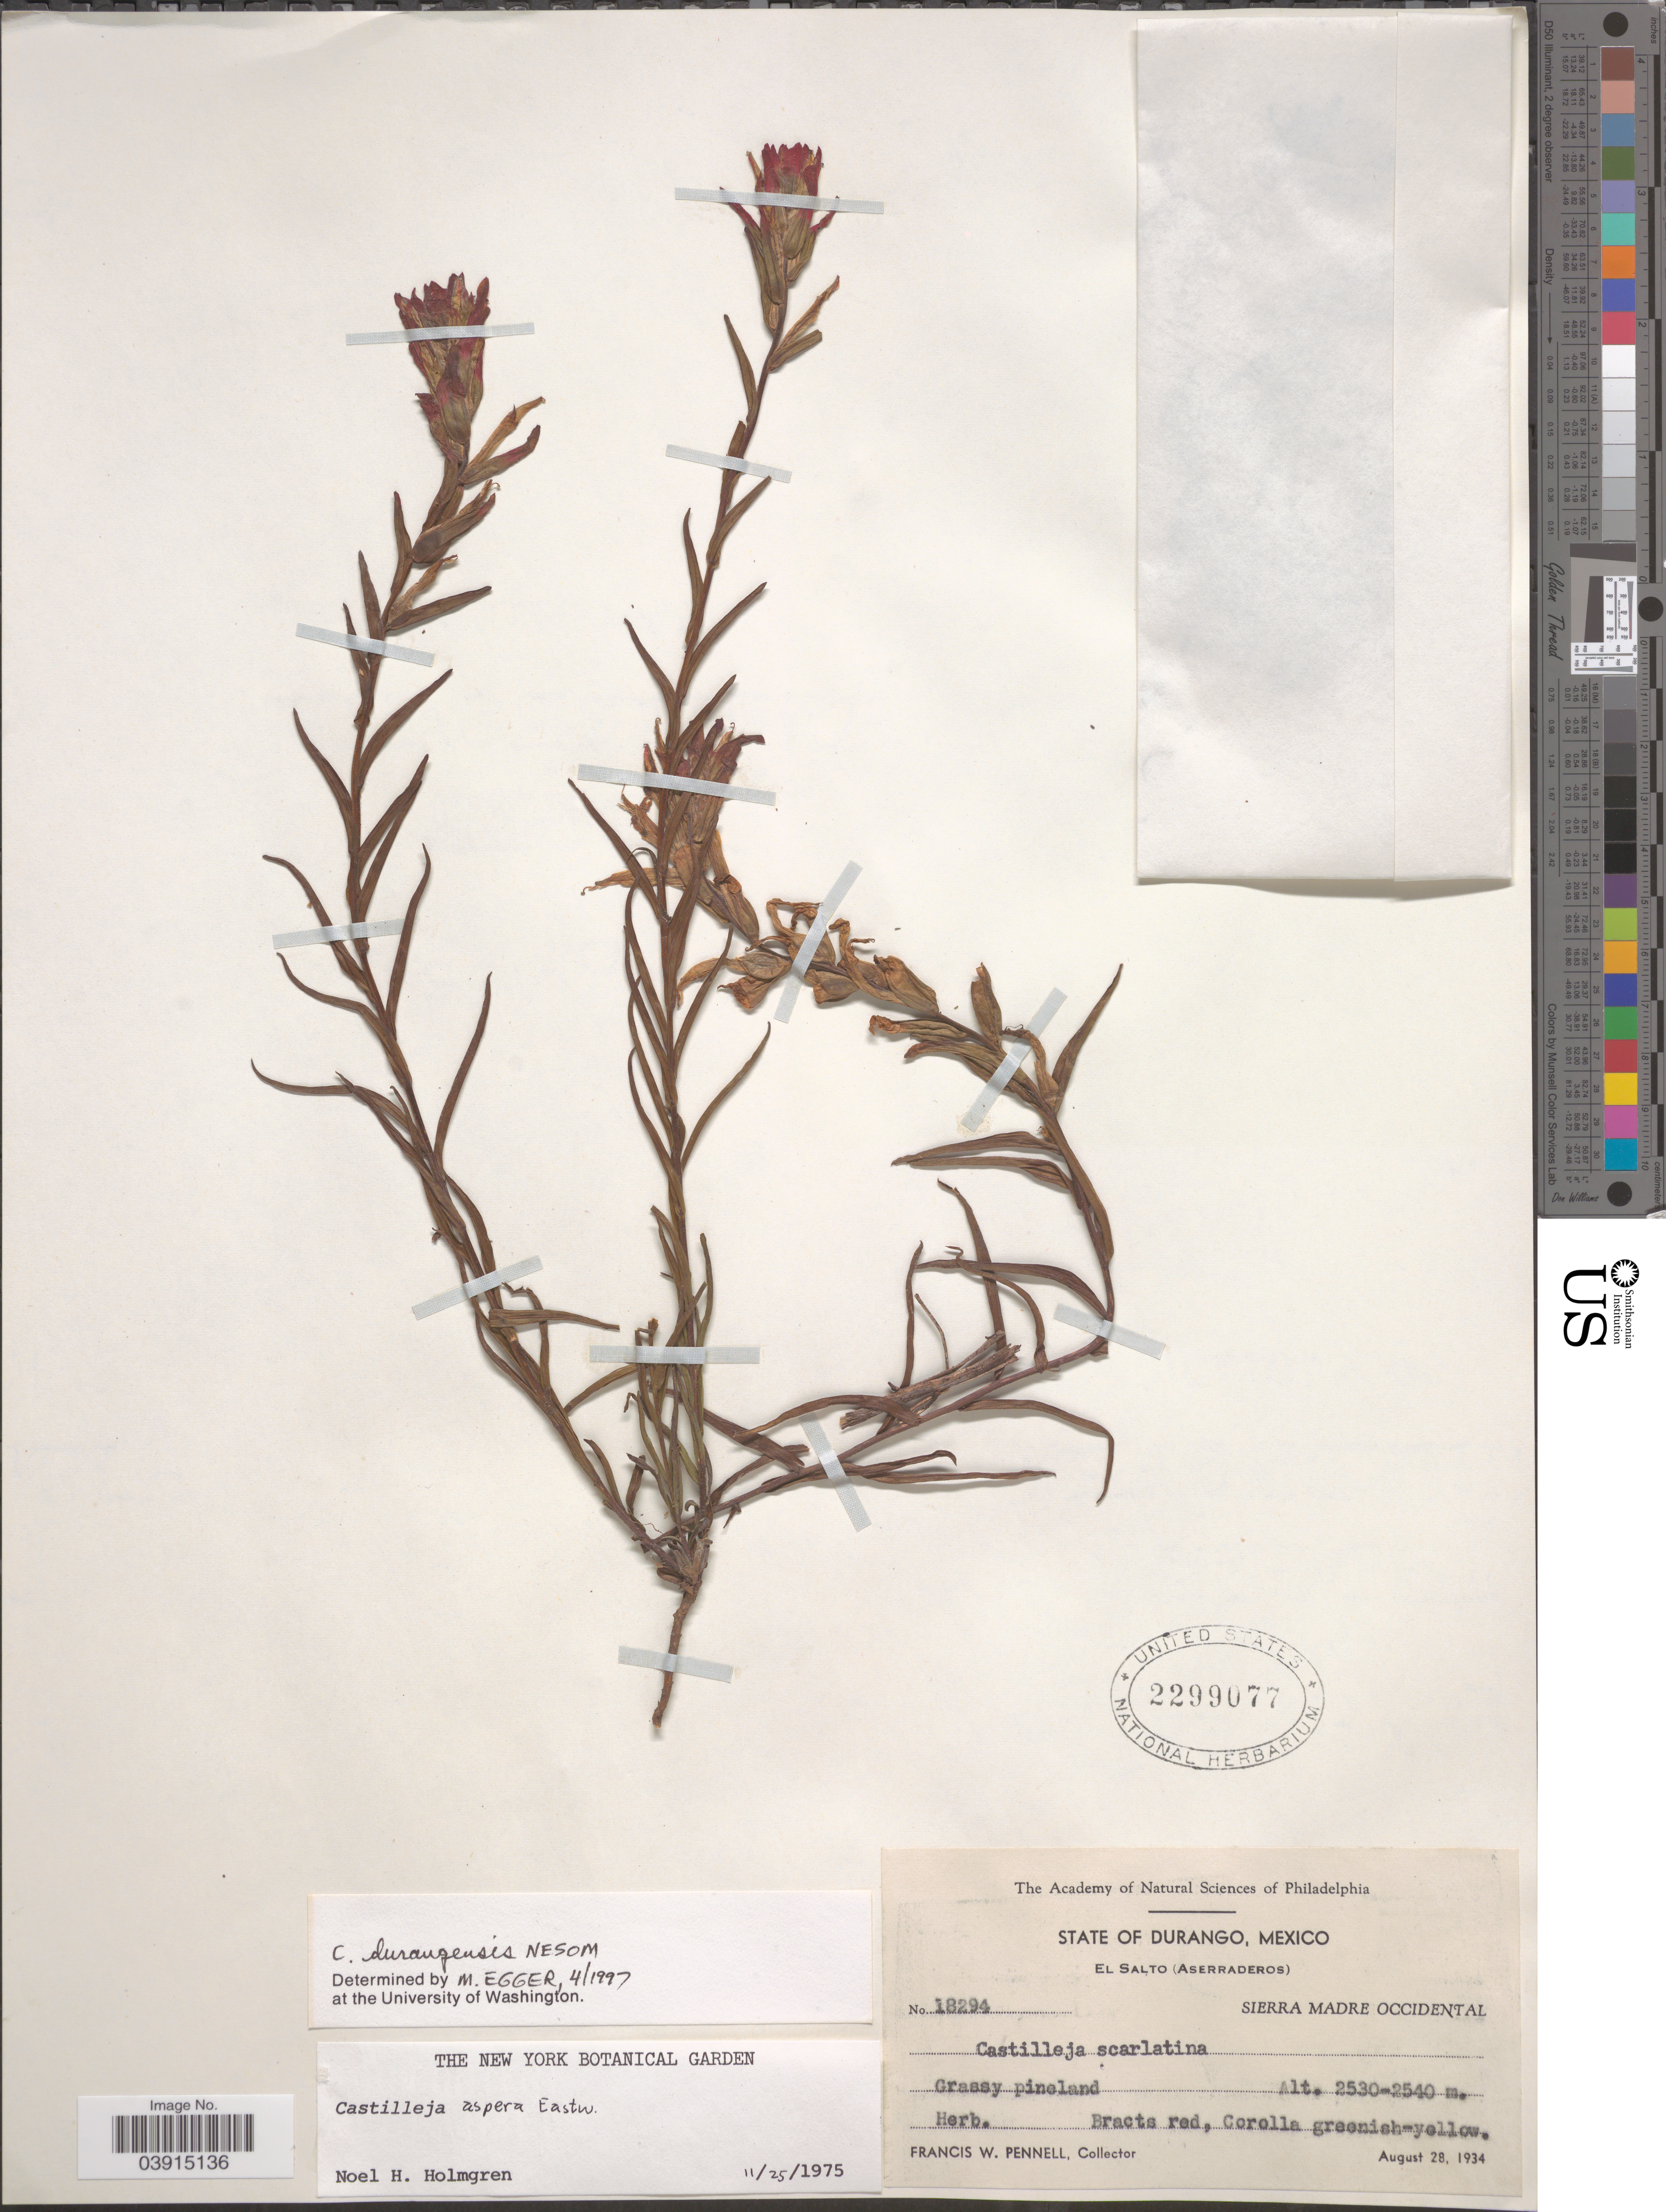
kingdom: Plantae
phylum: Tracheophyta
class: Magnoliopsida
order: Lamiales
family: Orobanchaceae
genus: Castilleja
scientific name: Castilleja durangensis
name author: G.L. Nesom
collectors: F. W. Pennell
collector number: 18294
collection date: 1934-08-28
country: Mexico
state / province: Durango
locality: El Salto (Aserraderos) Sierra Madre Occidental.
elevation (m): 2530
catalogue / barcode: US 2299077